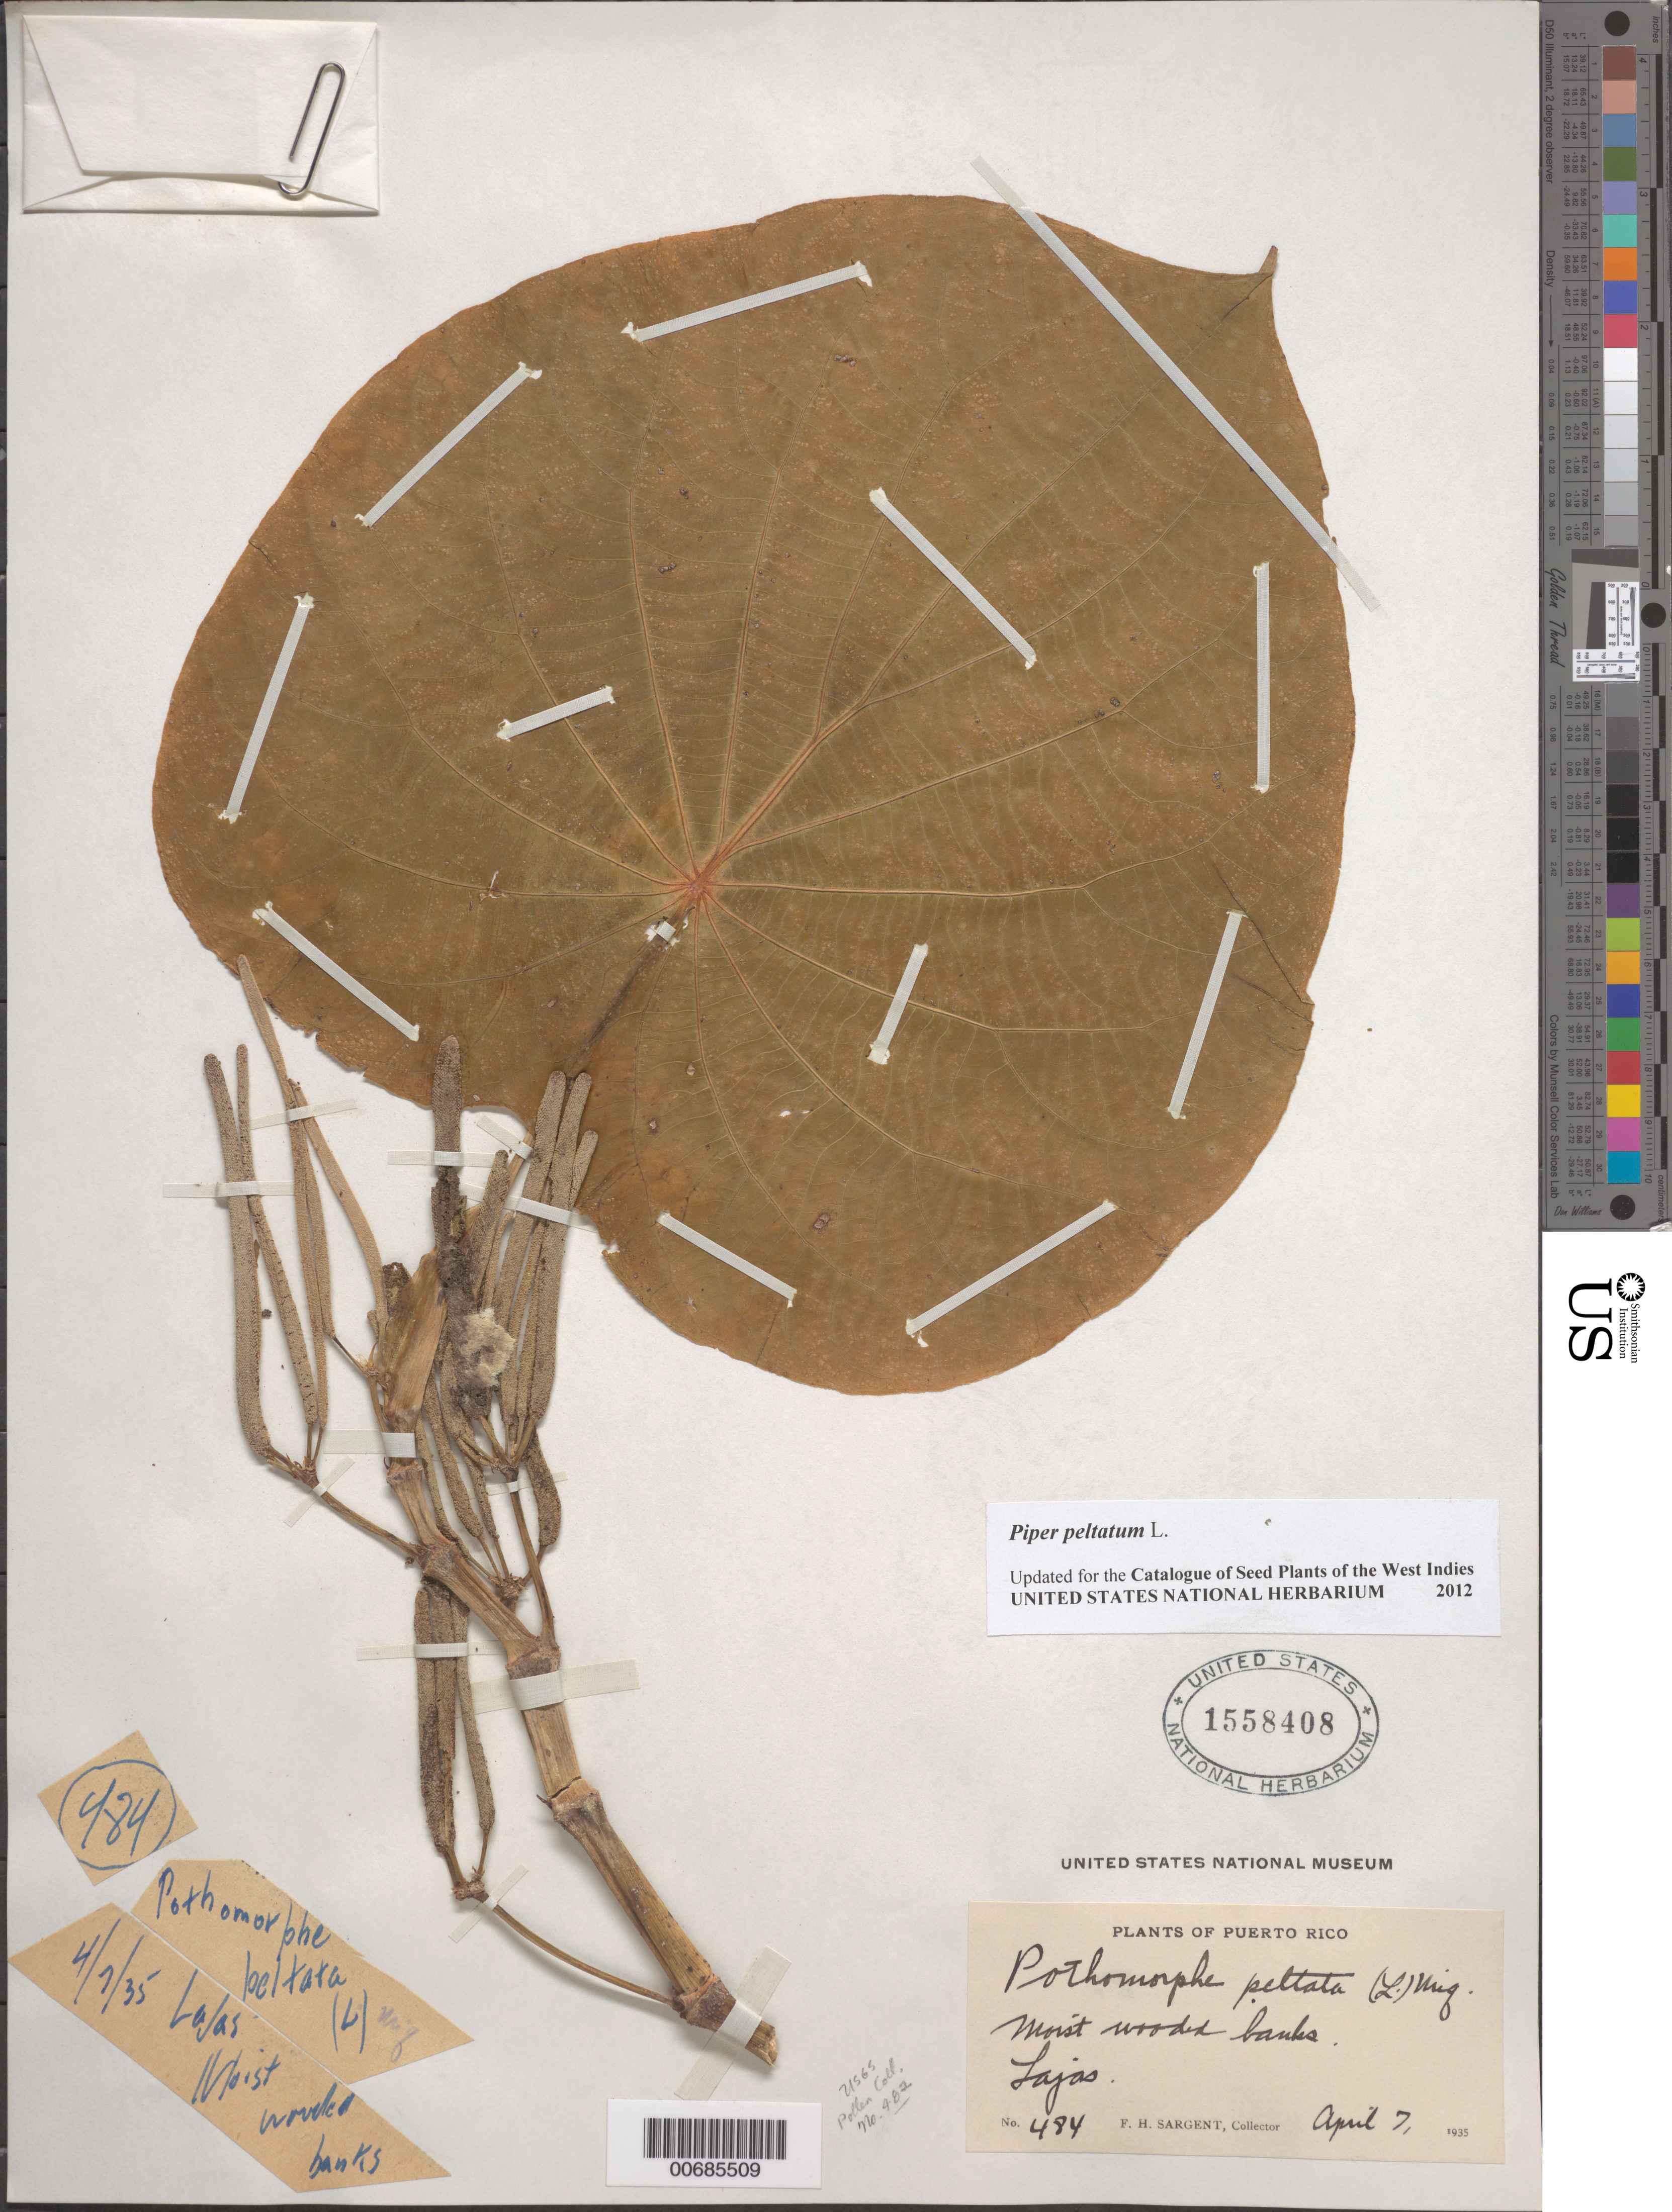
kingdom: Plantae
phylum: Tracheophyta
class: Magnoliopsida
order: Piperales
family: Piperaceae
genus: Piper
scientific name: Piper peltatum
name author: L.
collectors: F. H. Sargent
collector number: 484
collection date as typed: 07 Apr 1935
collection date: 1935-04-07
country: Puerto Rico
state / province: Lajas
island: Greater Antilles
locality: Lajas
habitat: Moist wooded banks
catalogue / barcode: US 1558408